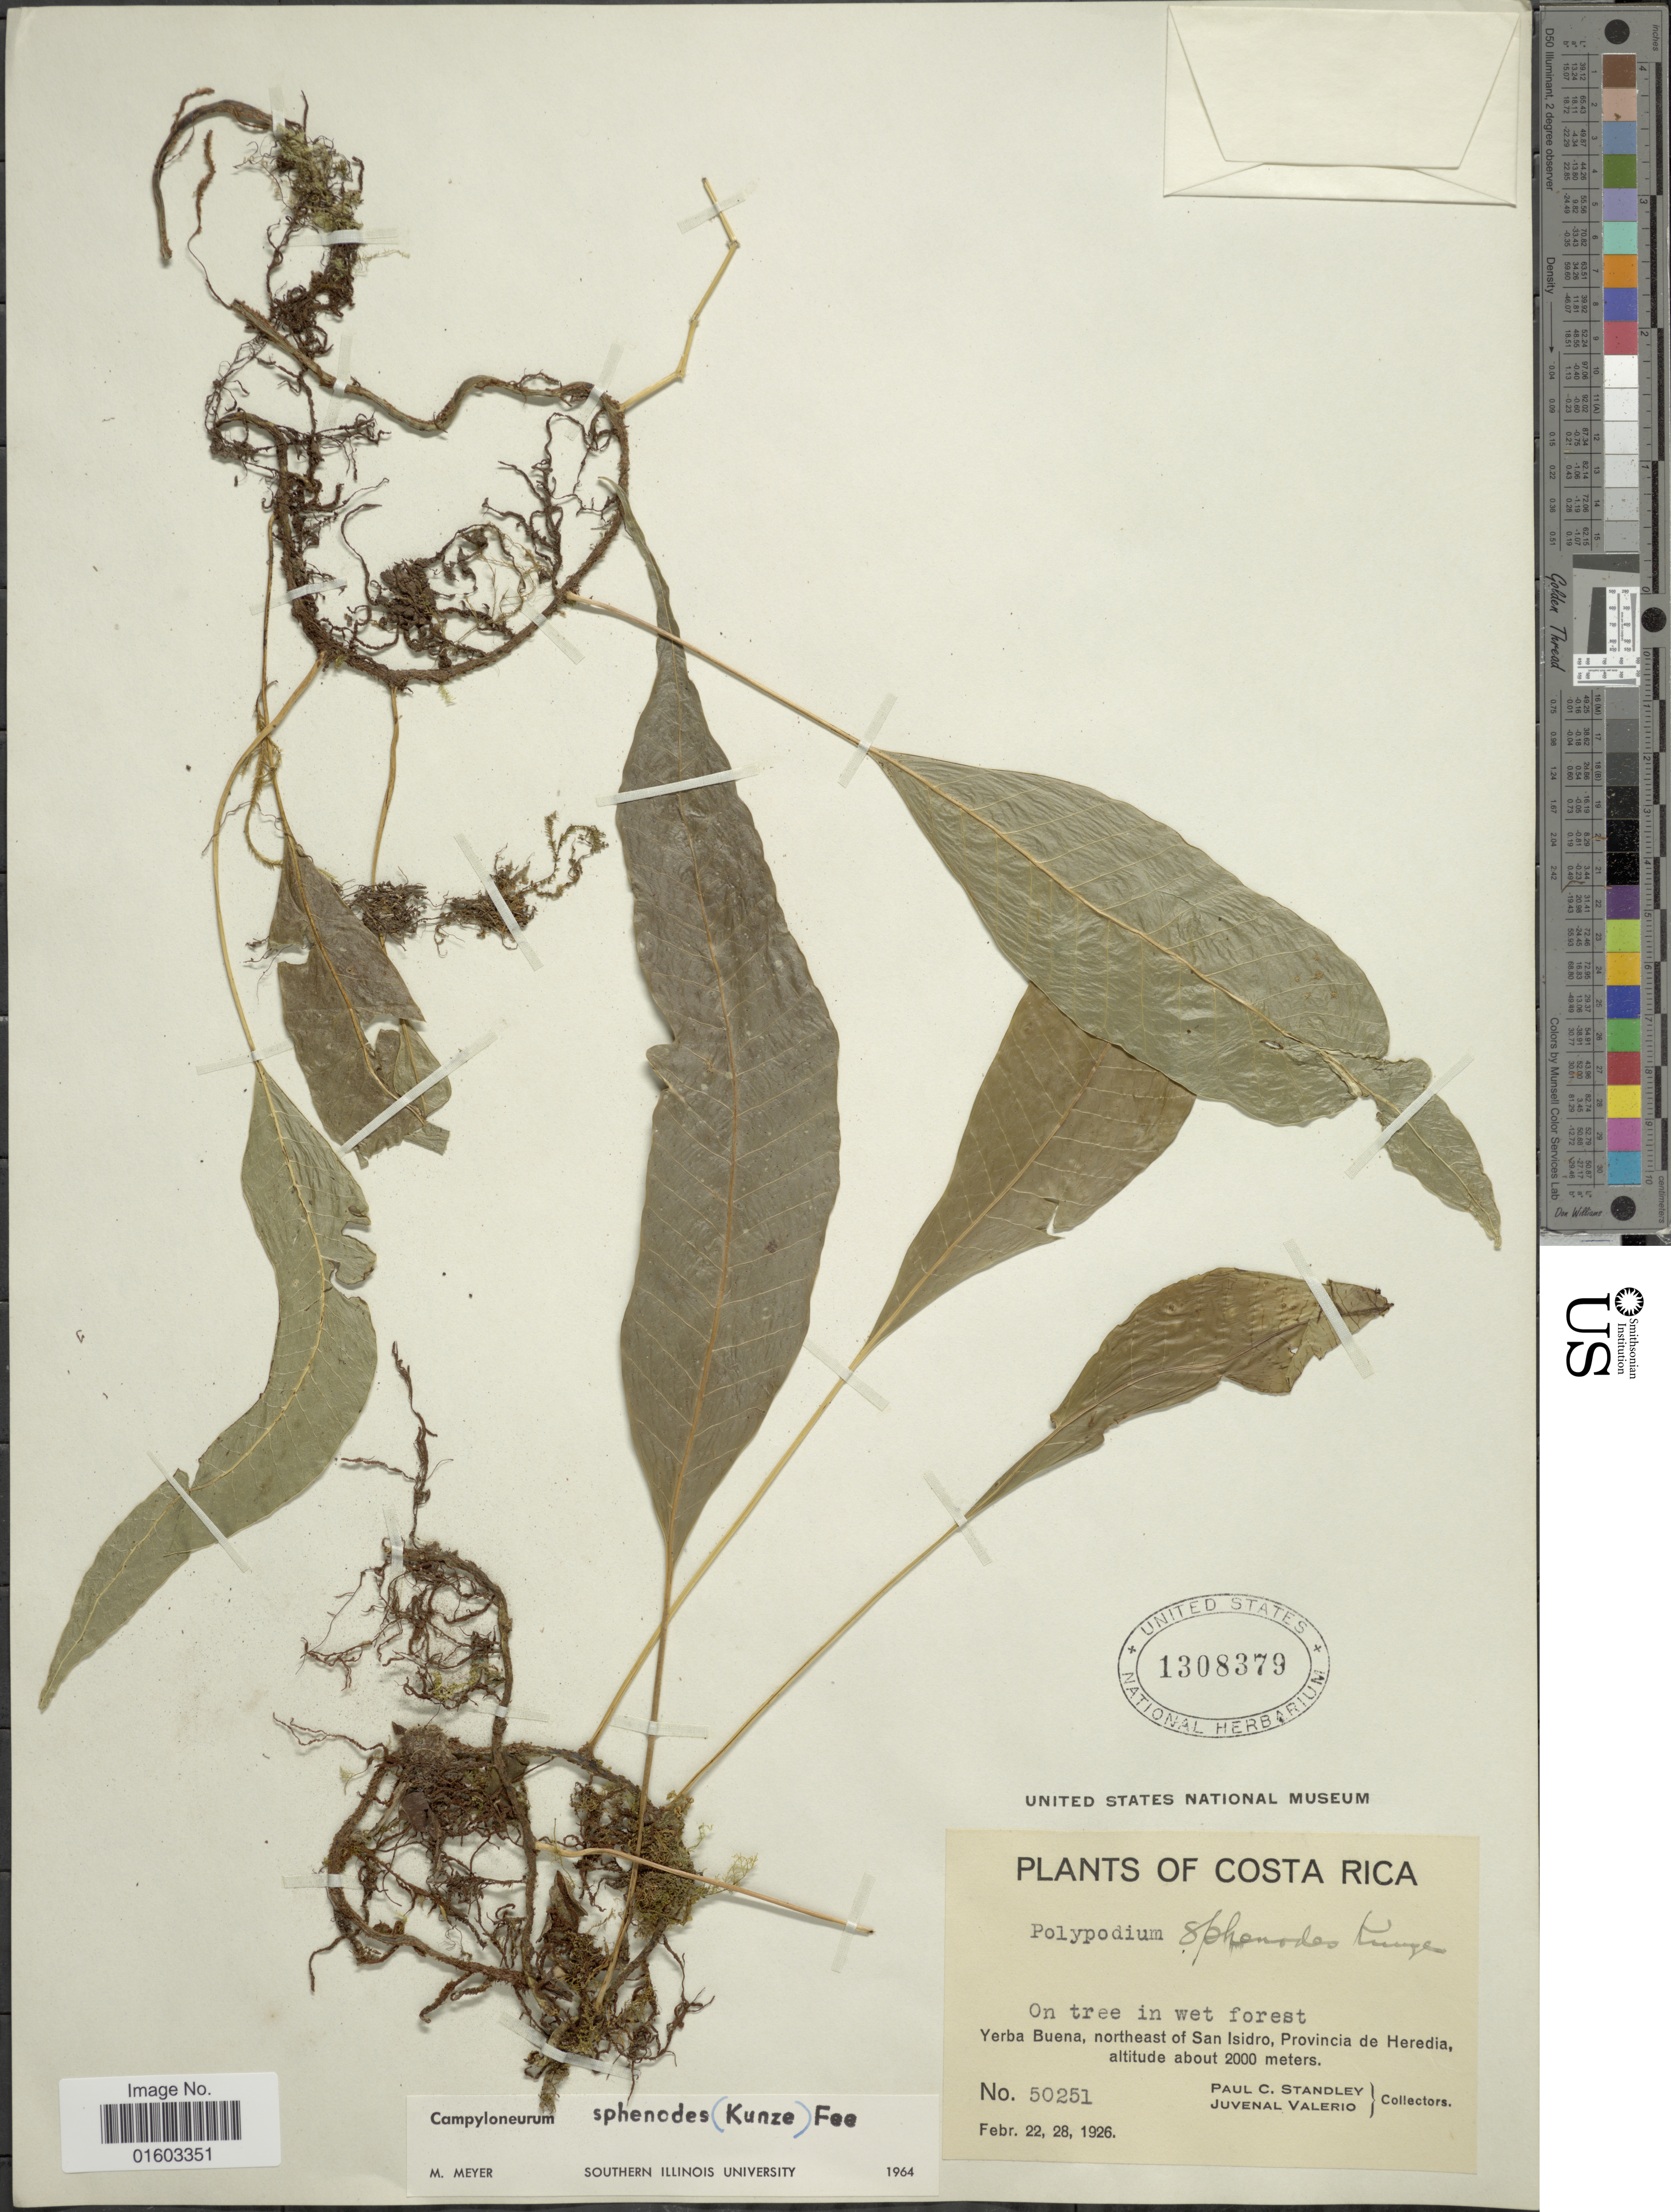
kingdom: Plantae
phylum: Tracheophyta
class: Polypodiopsida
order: Polypodiales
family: Polypodiaceae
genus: Campyloneurum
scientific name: Campyloneurum wercklei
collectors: P. C. Standley & J. Valerio R.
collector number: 50251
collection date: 1926-02-22/1926-02-28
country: Costa Rica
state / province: Heredia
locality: Yerba Buena, northeast of San Isidro, Provincia de Heredia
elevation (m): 2000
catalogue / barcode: US 1308379